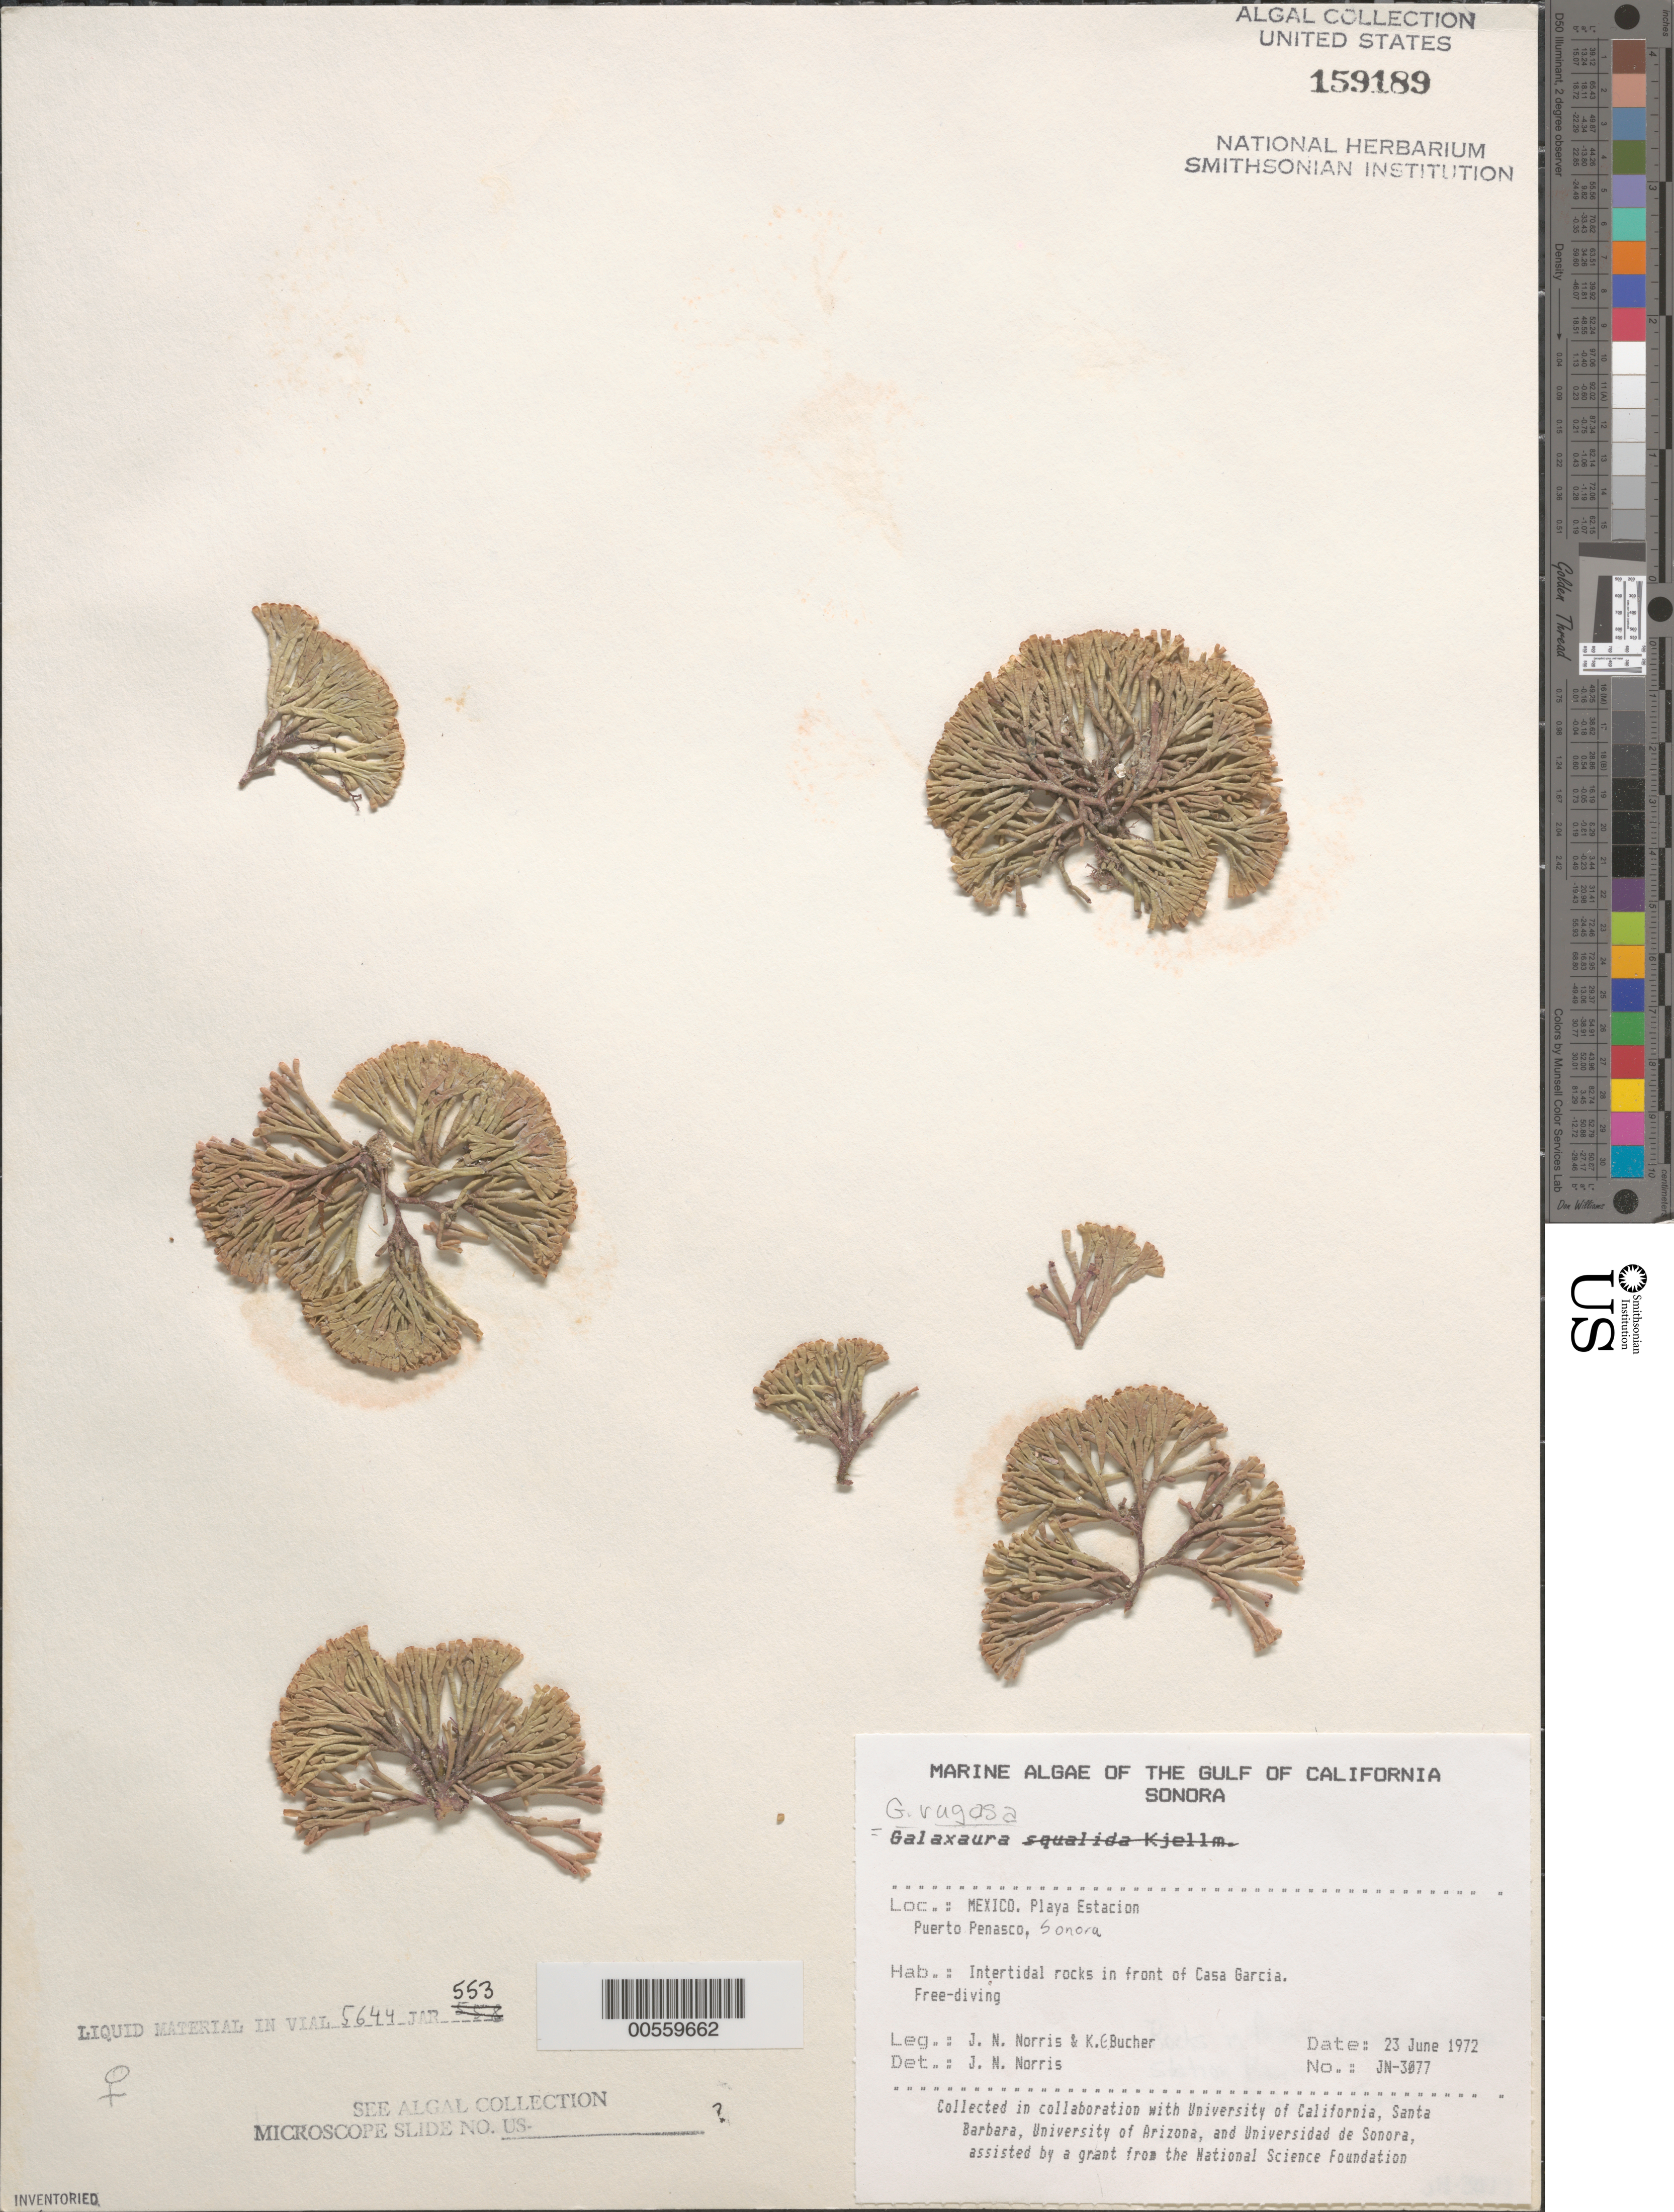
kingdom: Plantae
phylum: Rhodophyta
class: Florideophyceae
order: Nemaliales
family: Galaxauraceae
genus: Galaxaura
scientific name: Galaxaura rugosa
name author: (Ellis & Sol.) J.V.Lamouroux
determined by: Norris, James N.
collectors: J. N. Norris & K. E. Bucher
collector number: JN-3077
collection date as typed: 23 Jun 1972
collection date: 1972-06-23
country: Mexico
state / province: Sonora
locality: Playa Estacion, Puerto Penasco, Casa Garcia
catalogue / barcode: US 159189